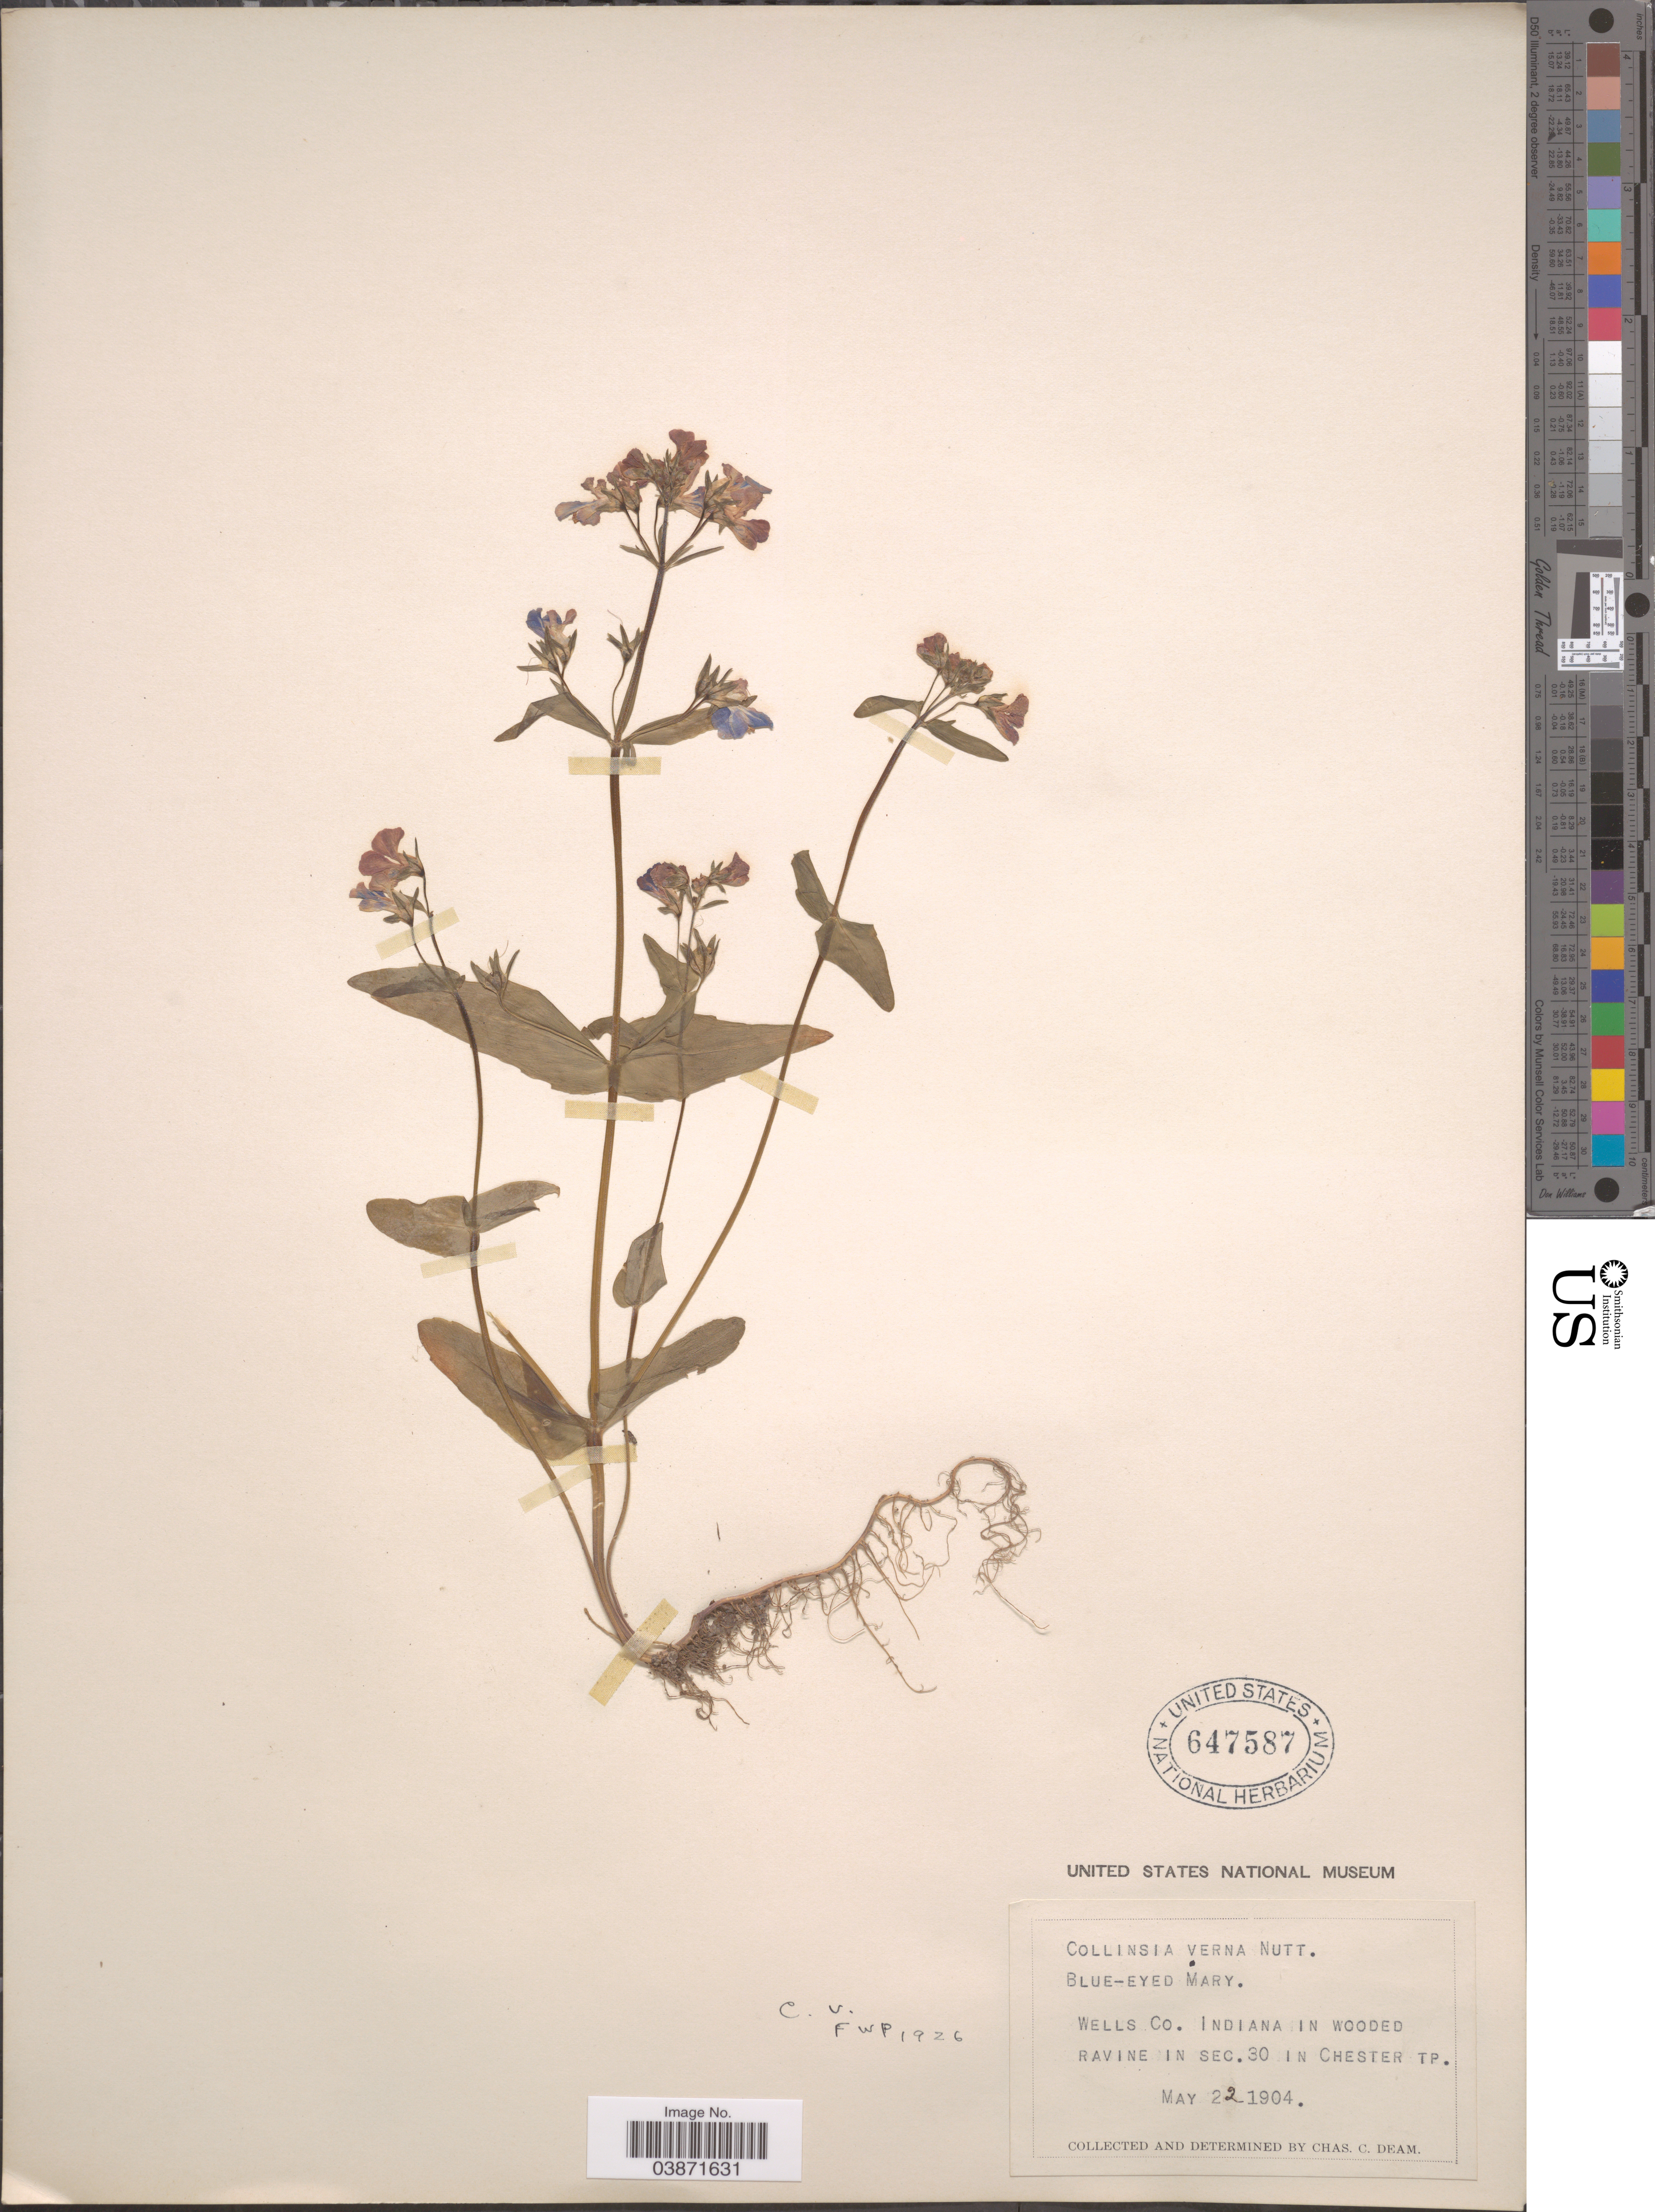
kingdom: Plantae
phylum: Tracheophyta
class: Magnoliopsida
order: Lamiales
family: Plantaginaceae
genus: Collinsia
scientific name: Collinsia verna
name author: Nutt.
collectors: C. C. Deam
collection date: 1904-05-22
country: United States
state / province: Indiana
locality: Wells Co. Indiana in wooded ravine in sec. 30 in Chester Tp.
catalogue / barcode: US 647587